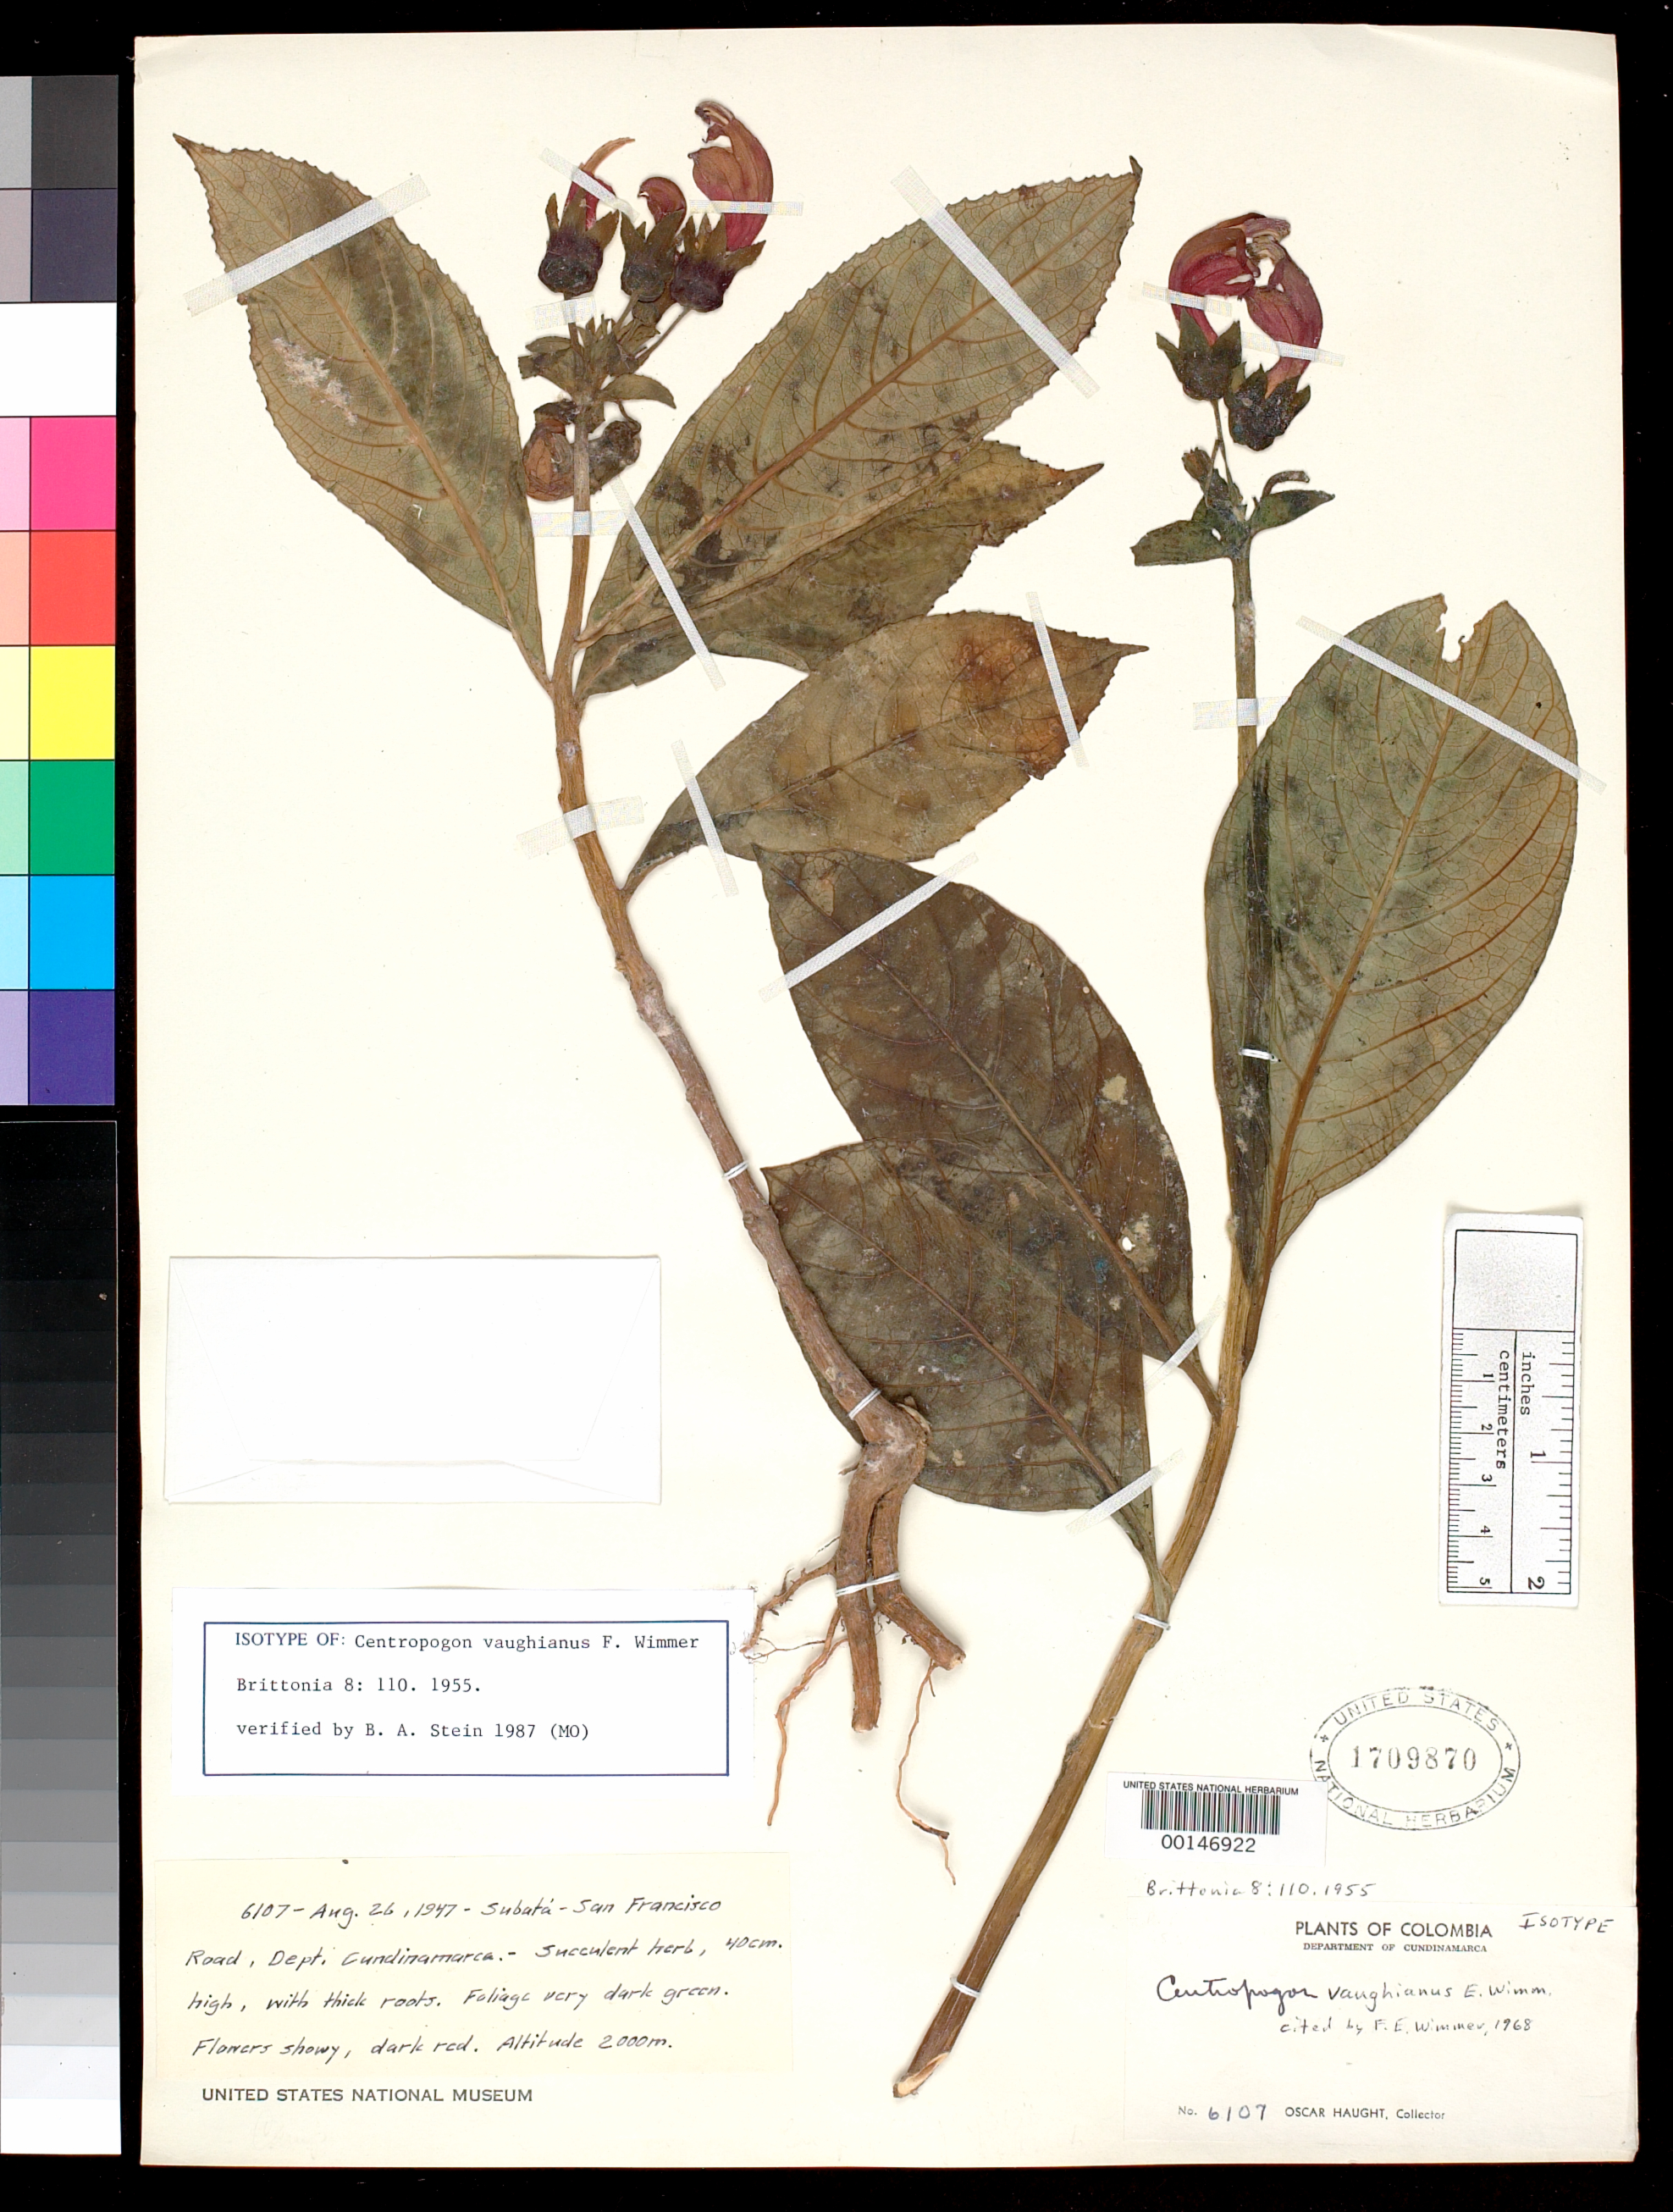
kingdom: Plantae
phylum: Tracheophyta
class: Magnoliopsida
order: Asterales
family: Campanulaceae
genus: Centropogon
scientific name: Centropogon vaughianus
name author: E. Wimm.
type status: Isotype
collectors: O. L. Haught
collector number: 6107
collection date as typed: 26 Aug 1947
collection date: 1947-08-26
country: Colombia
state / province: Cundinamarca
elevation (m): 2000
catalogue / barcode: US 1709870